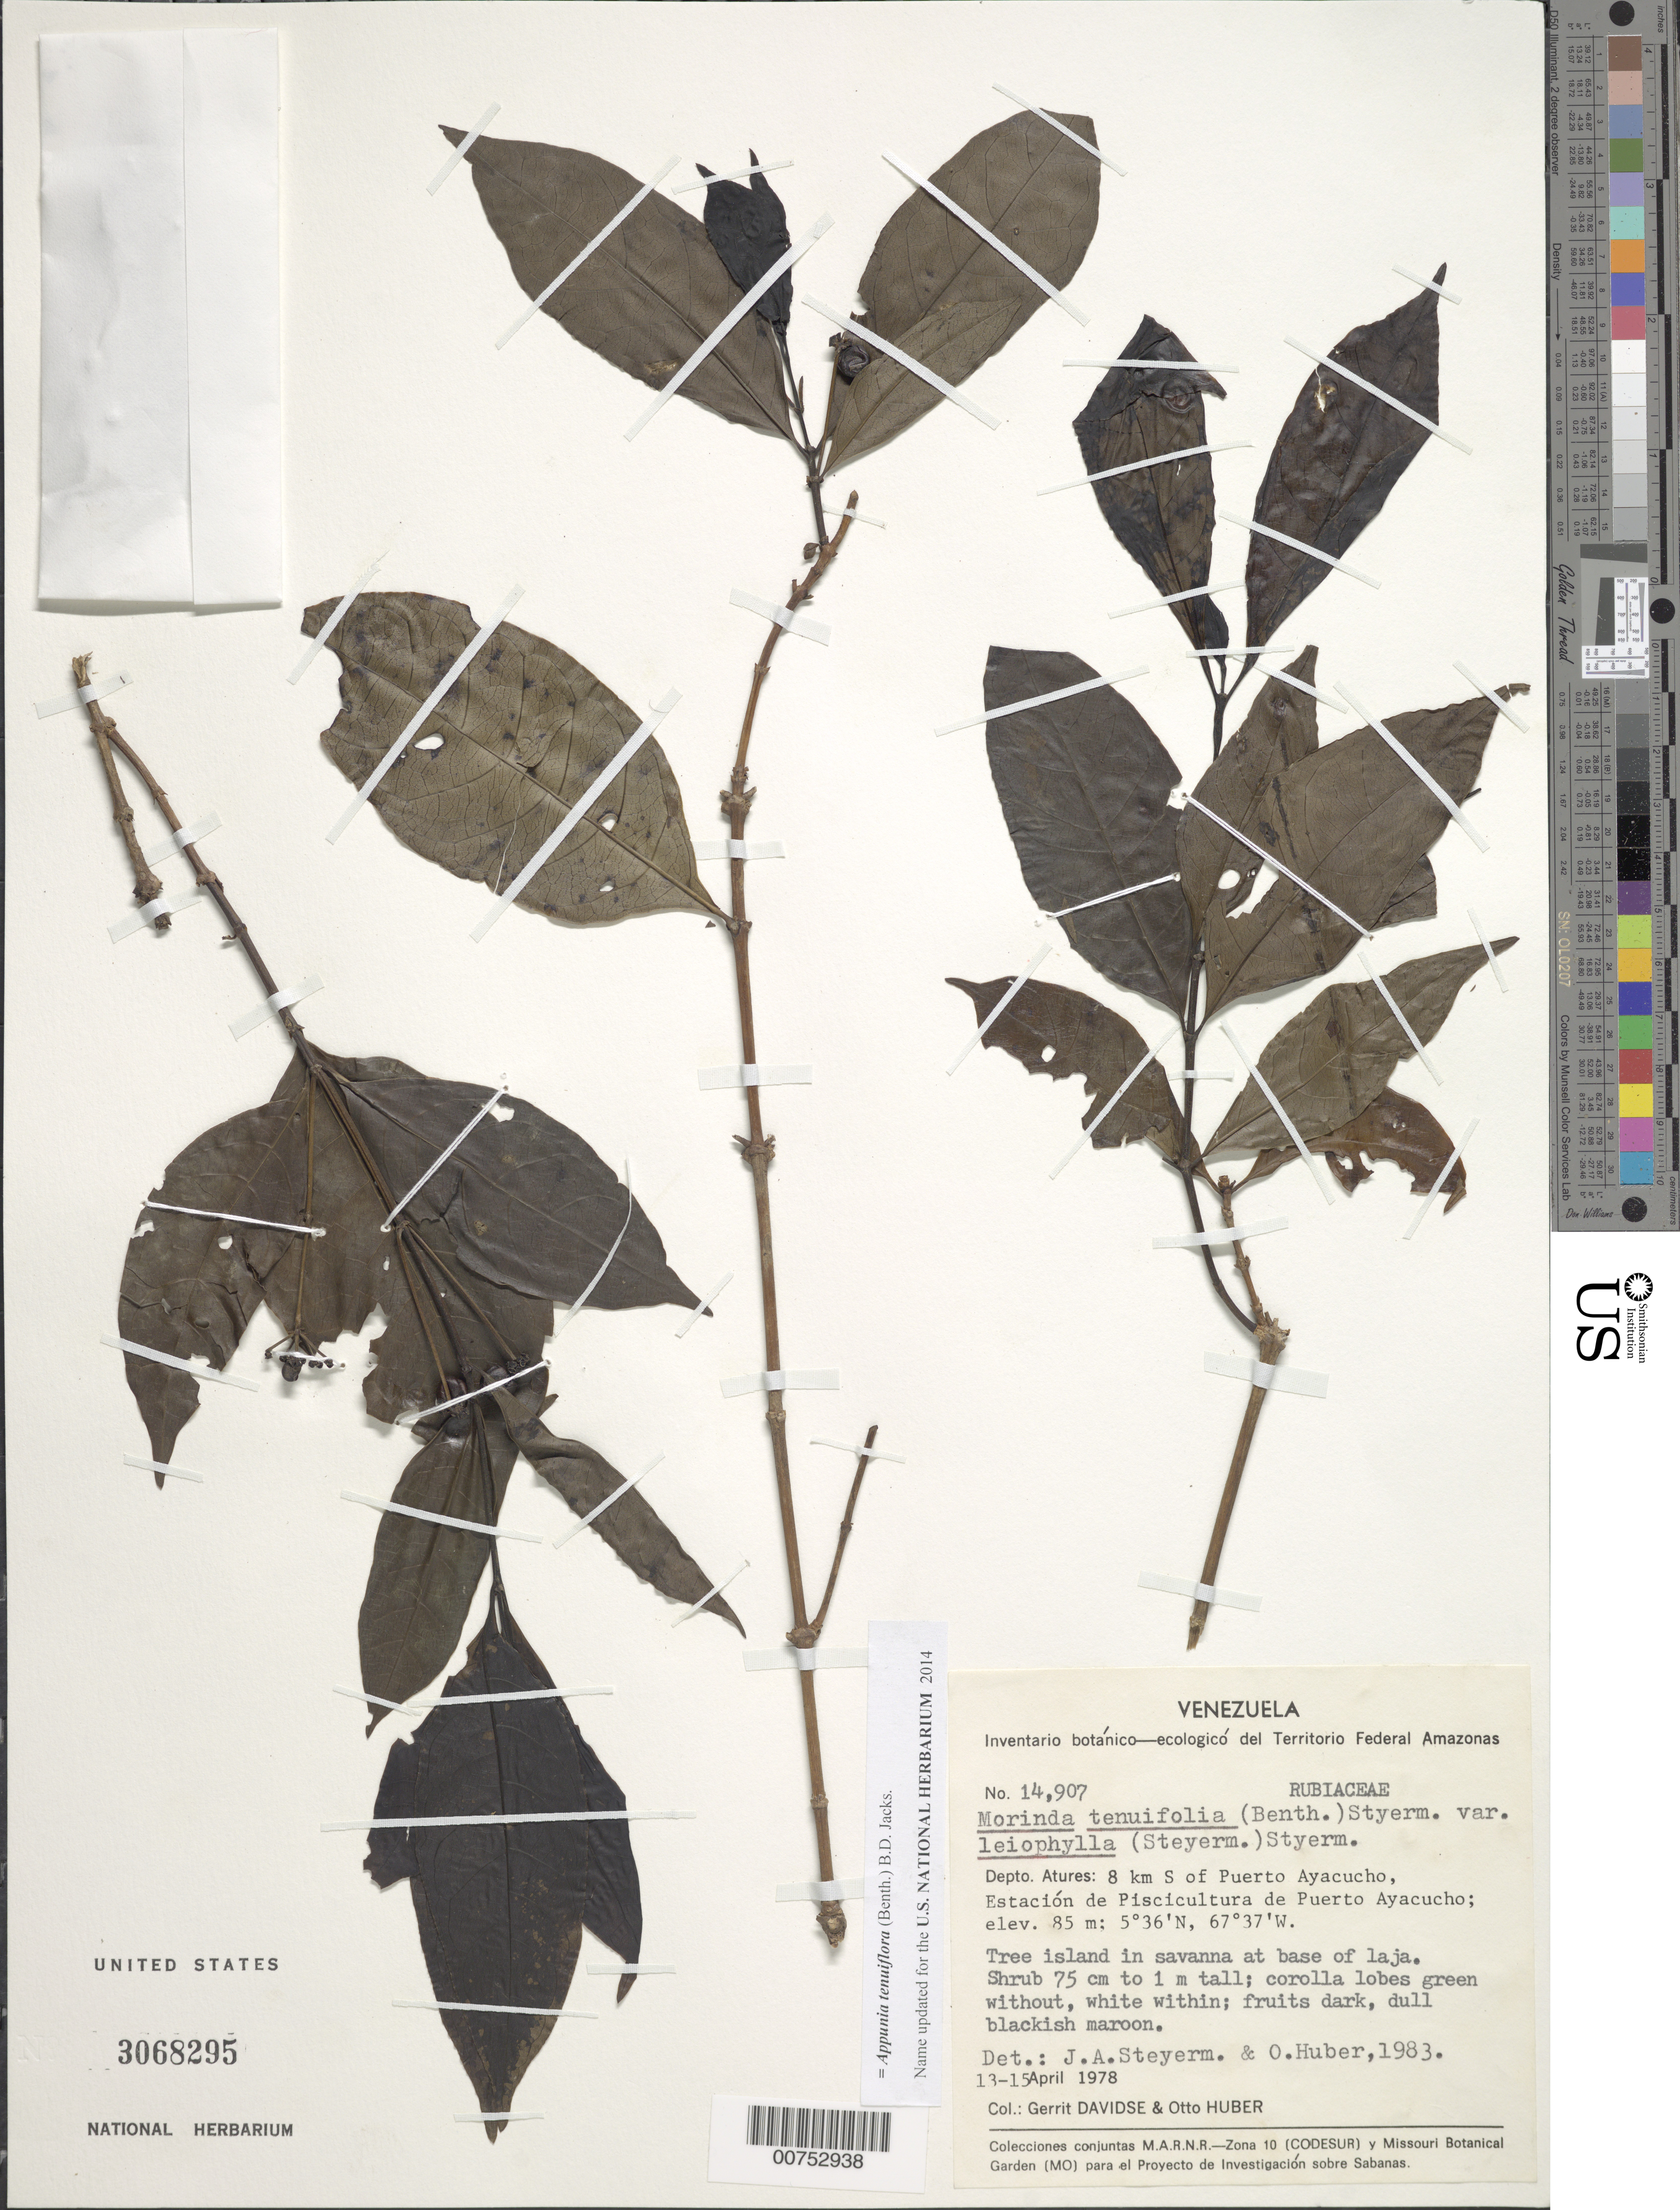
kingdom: Plantae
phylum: Tracheophyta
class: Magnoliopsida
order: Gentianales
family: Rubiaceae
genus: Appunia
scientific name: Appunia tenuiflora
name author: (Benth.) Hook. f. ex B.D. Jacks.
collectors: G. Davidse & O. Huber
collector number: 14907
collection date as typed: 13-Apr-78 to 15-Apr-78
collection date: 1978-04-13/1978-04-15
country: Venezuela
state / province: Amazonas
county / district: Atures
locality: Puerto Ayacucho, 8 km S of, Estación de Piscicultura de Puerto Ayacucho, Río Orinoco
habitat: Tree island in savanna at base of laja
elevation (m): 85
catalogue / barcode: US 3068295